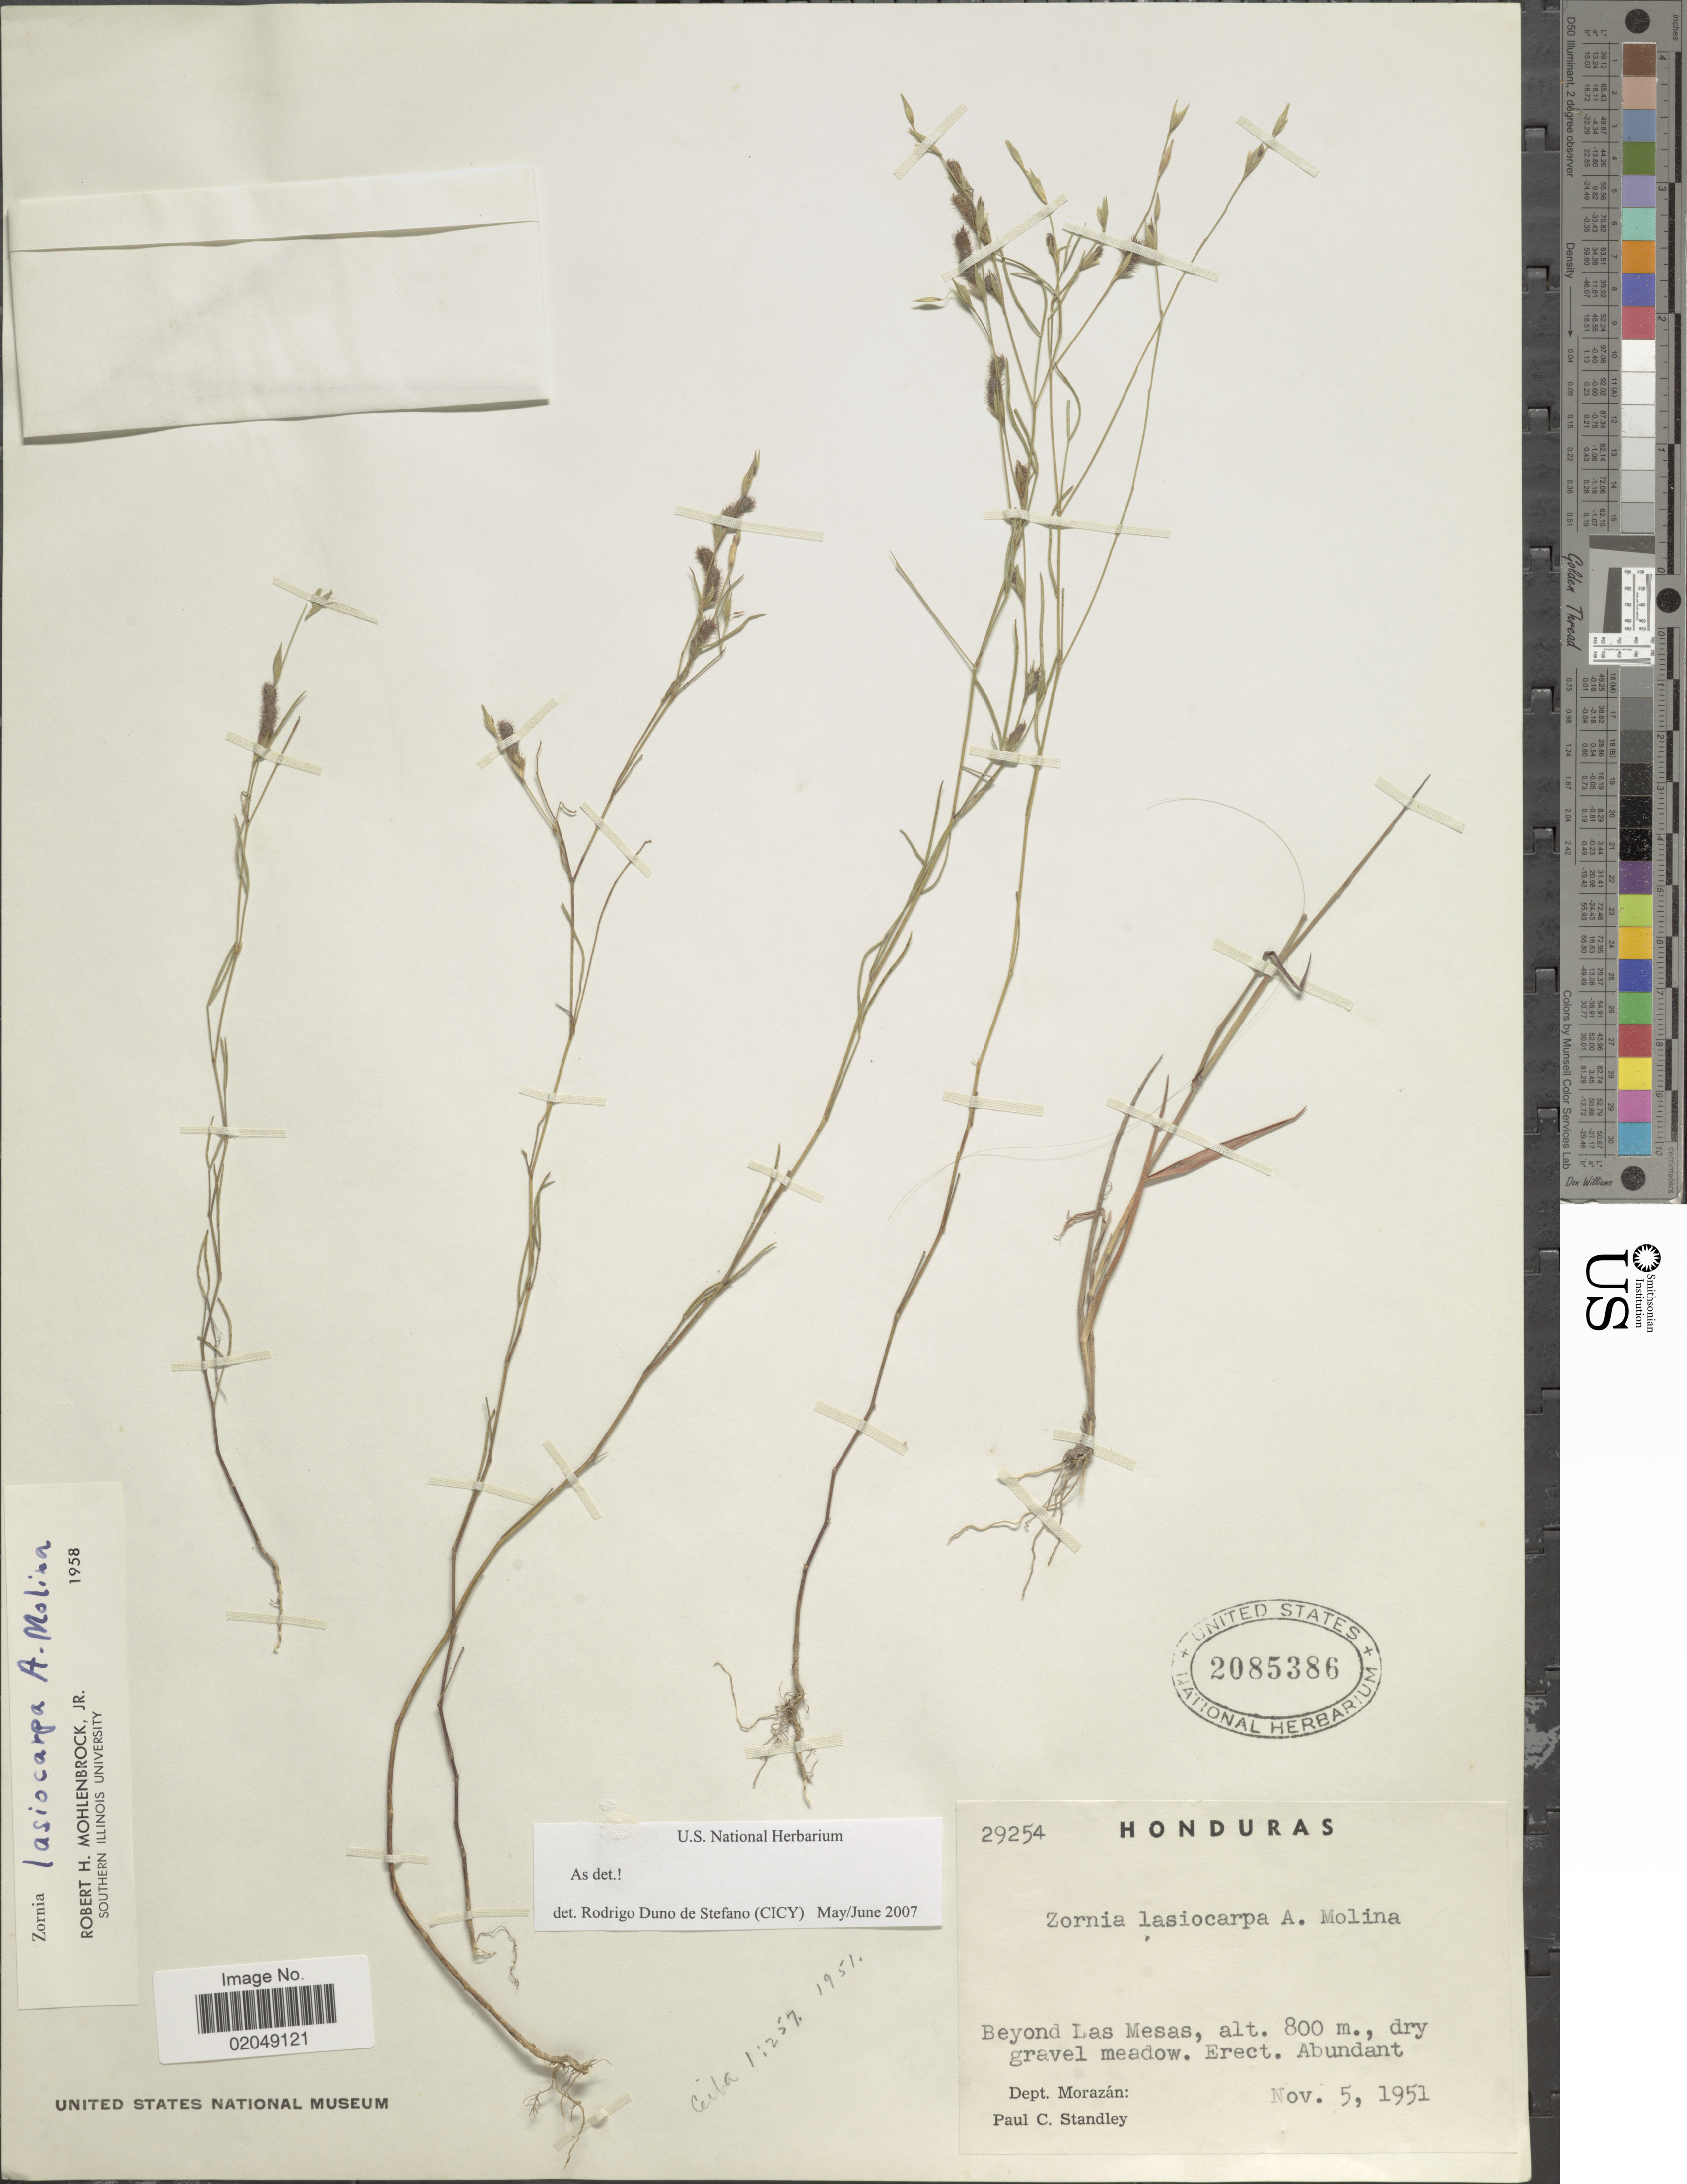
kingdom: Plantae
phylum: Tracheophyta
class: Magnoliopsida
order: Fabales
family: Fabaceae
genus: Zornia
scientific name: Zornia lasiocarpa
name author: Ant. Molina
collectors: P. C. Standley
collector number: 29254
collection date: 1951-11-05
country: Honduras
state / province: Fco. Morazán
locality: Beyond Las Mesas, Dept. Morazan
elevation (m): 800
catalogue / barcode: US 2085386